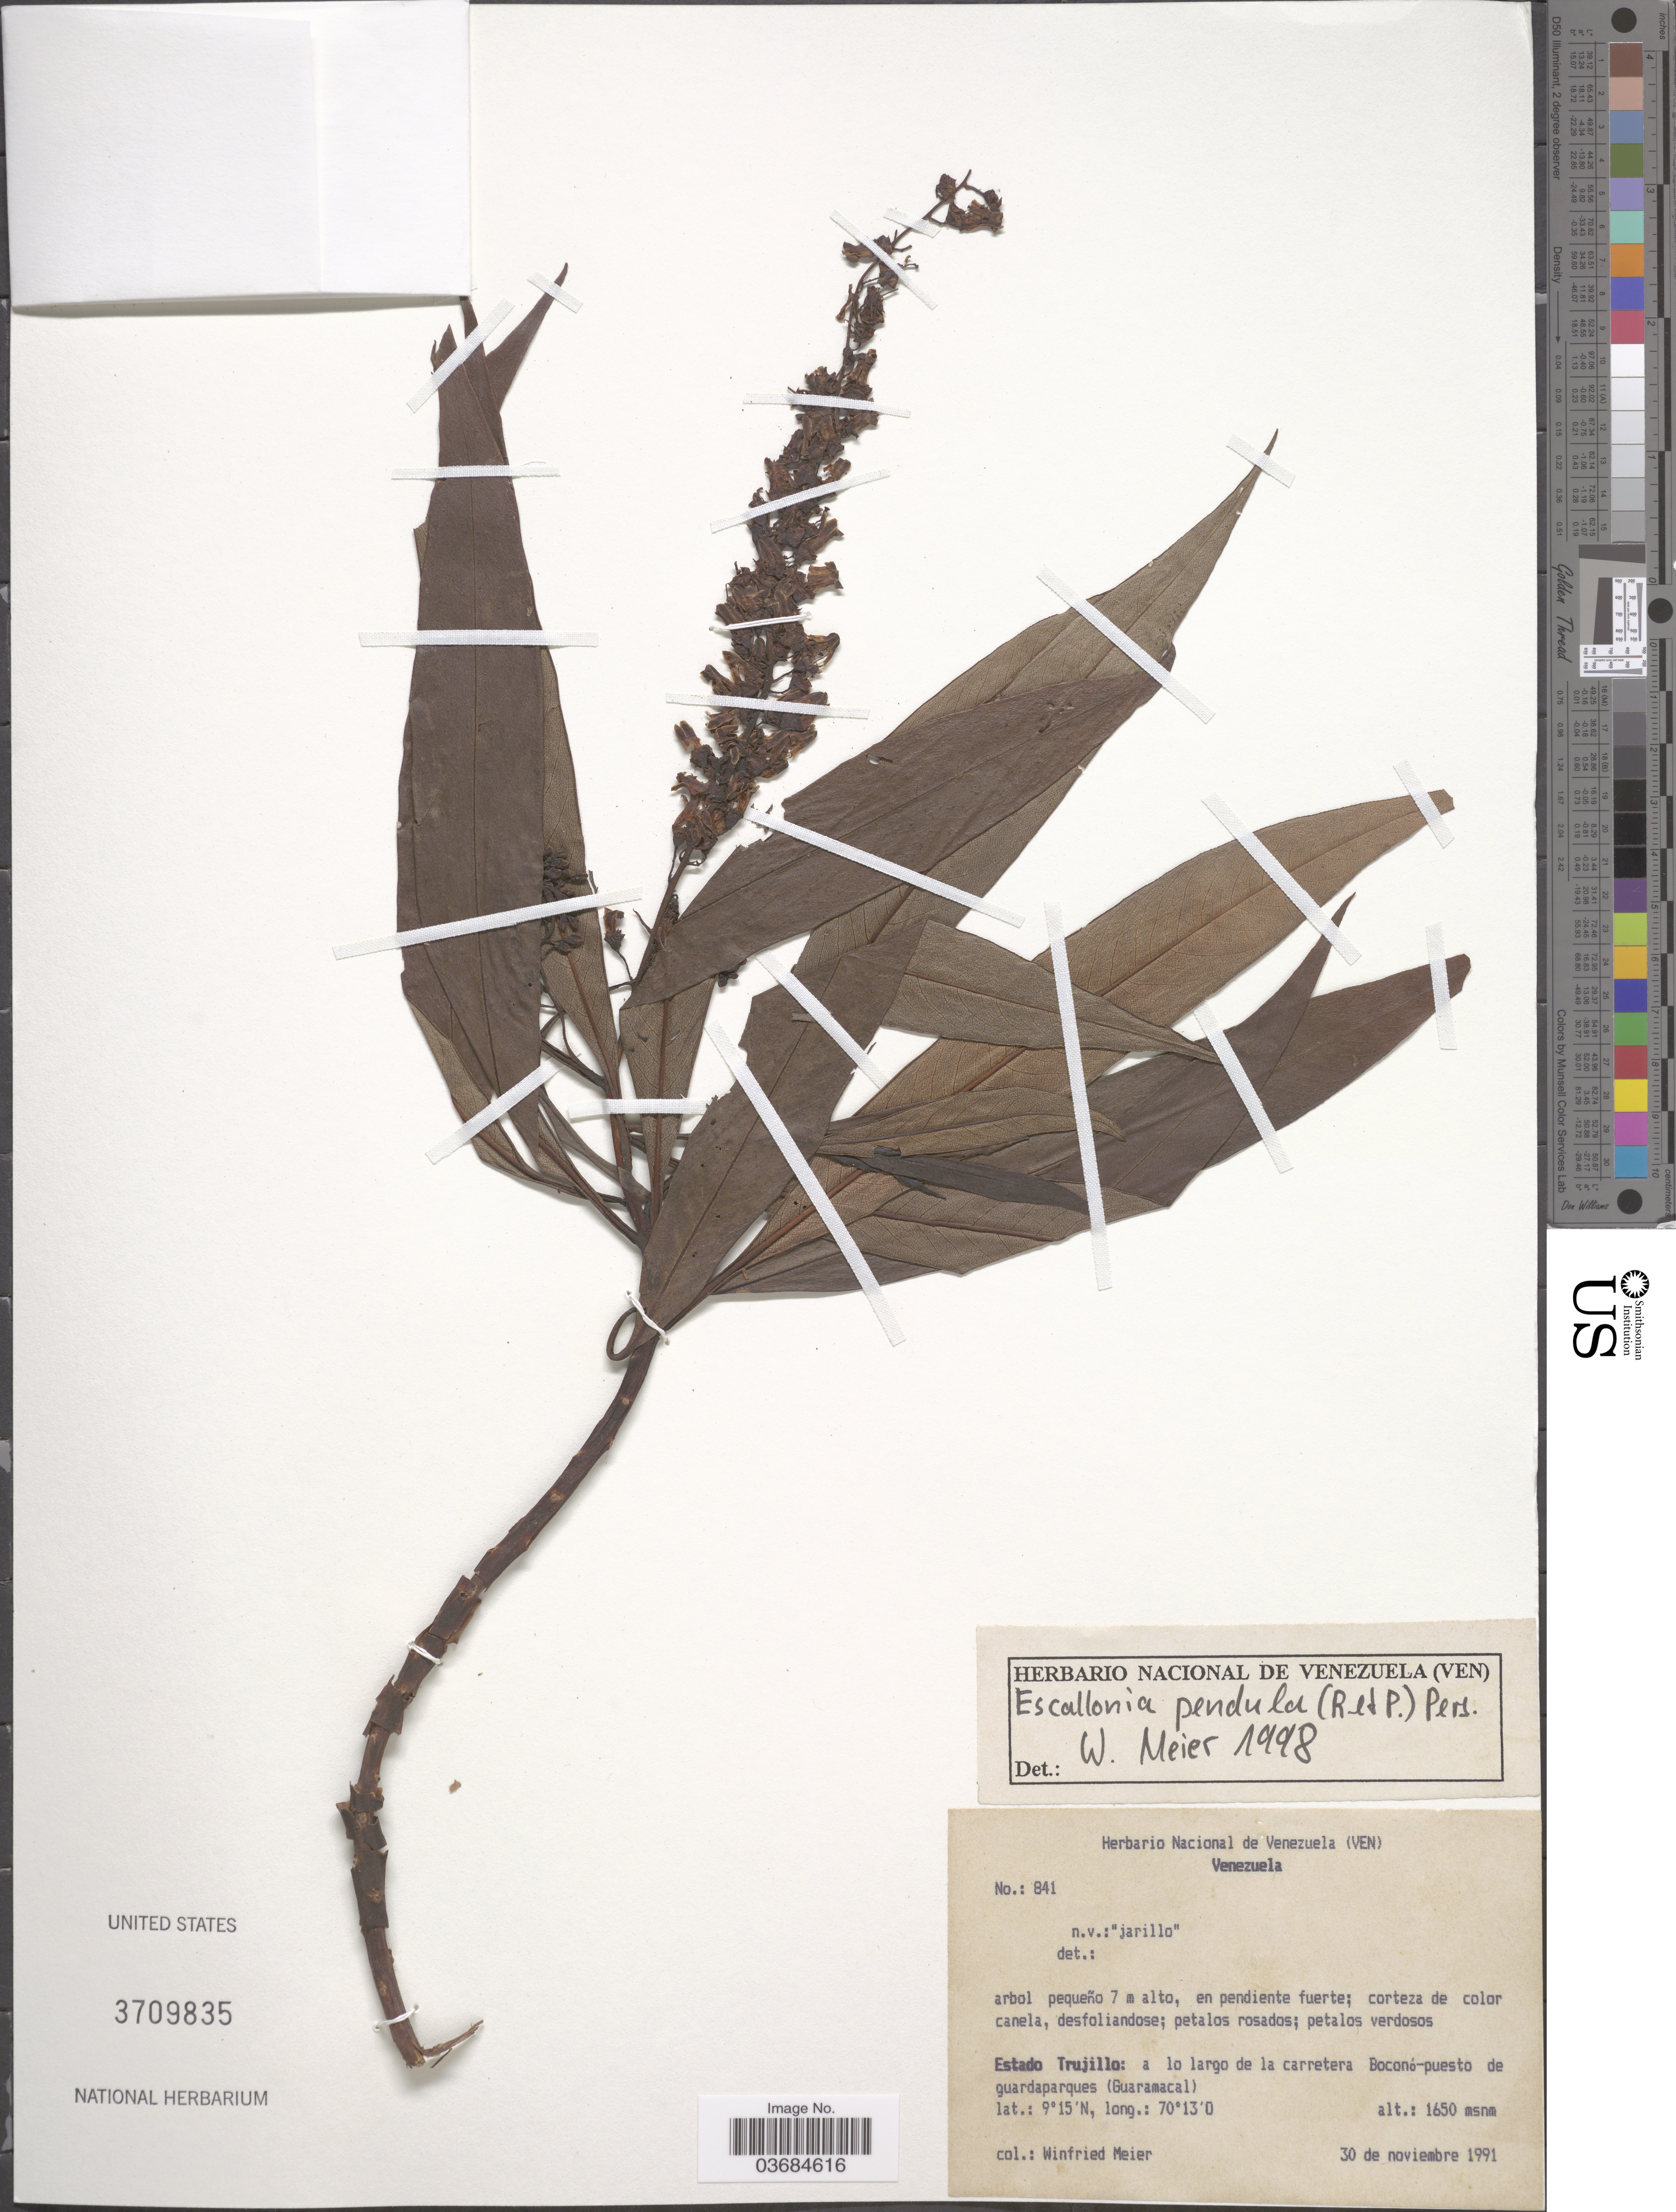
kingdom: Plantae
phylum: Tracheophyta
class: Magnoliopsida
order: Escalloniales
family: Escalloniaceae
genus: Escallonia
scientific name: Escallonia pendula var. pendula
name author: (Ruiz & Pav.) Pers.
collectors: W. Meier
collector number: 841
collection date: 1991-11-30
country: Venezuela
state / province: Trujillo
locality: A lo largo de la carretera Boconó-puesto de guardaparques (Guaramacal).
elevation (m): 1650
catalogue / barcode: US 3709835